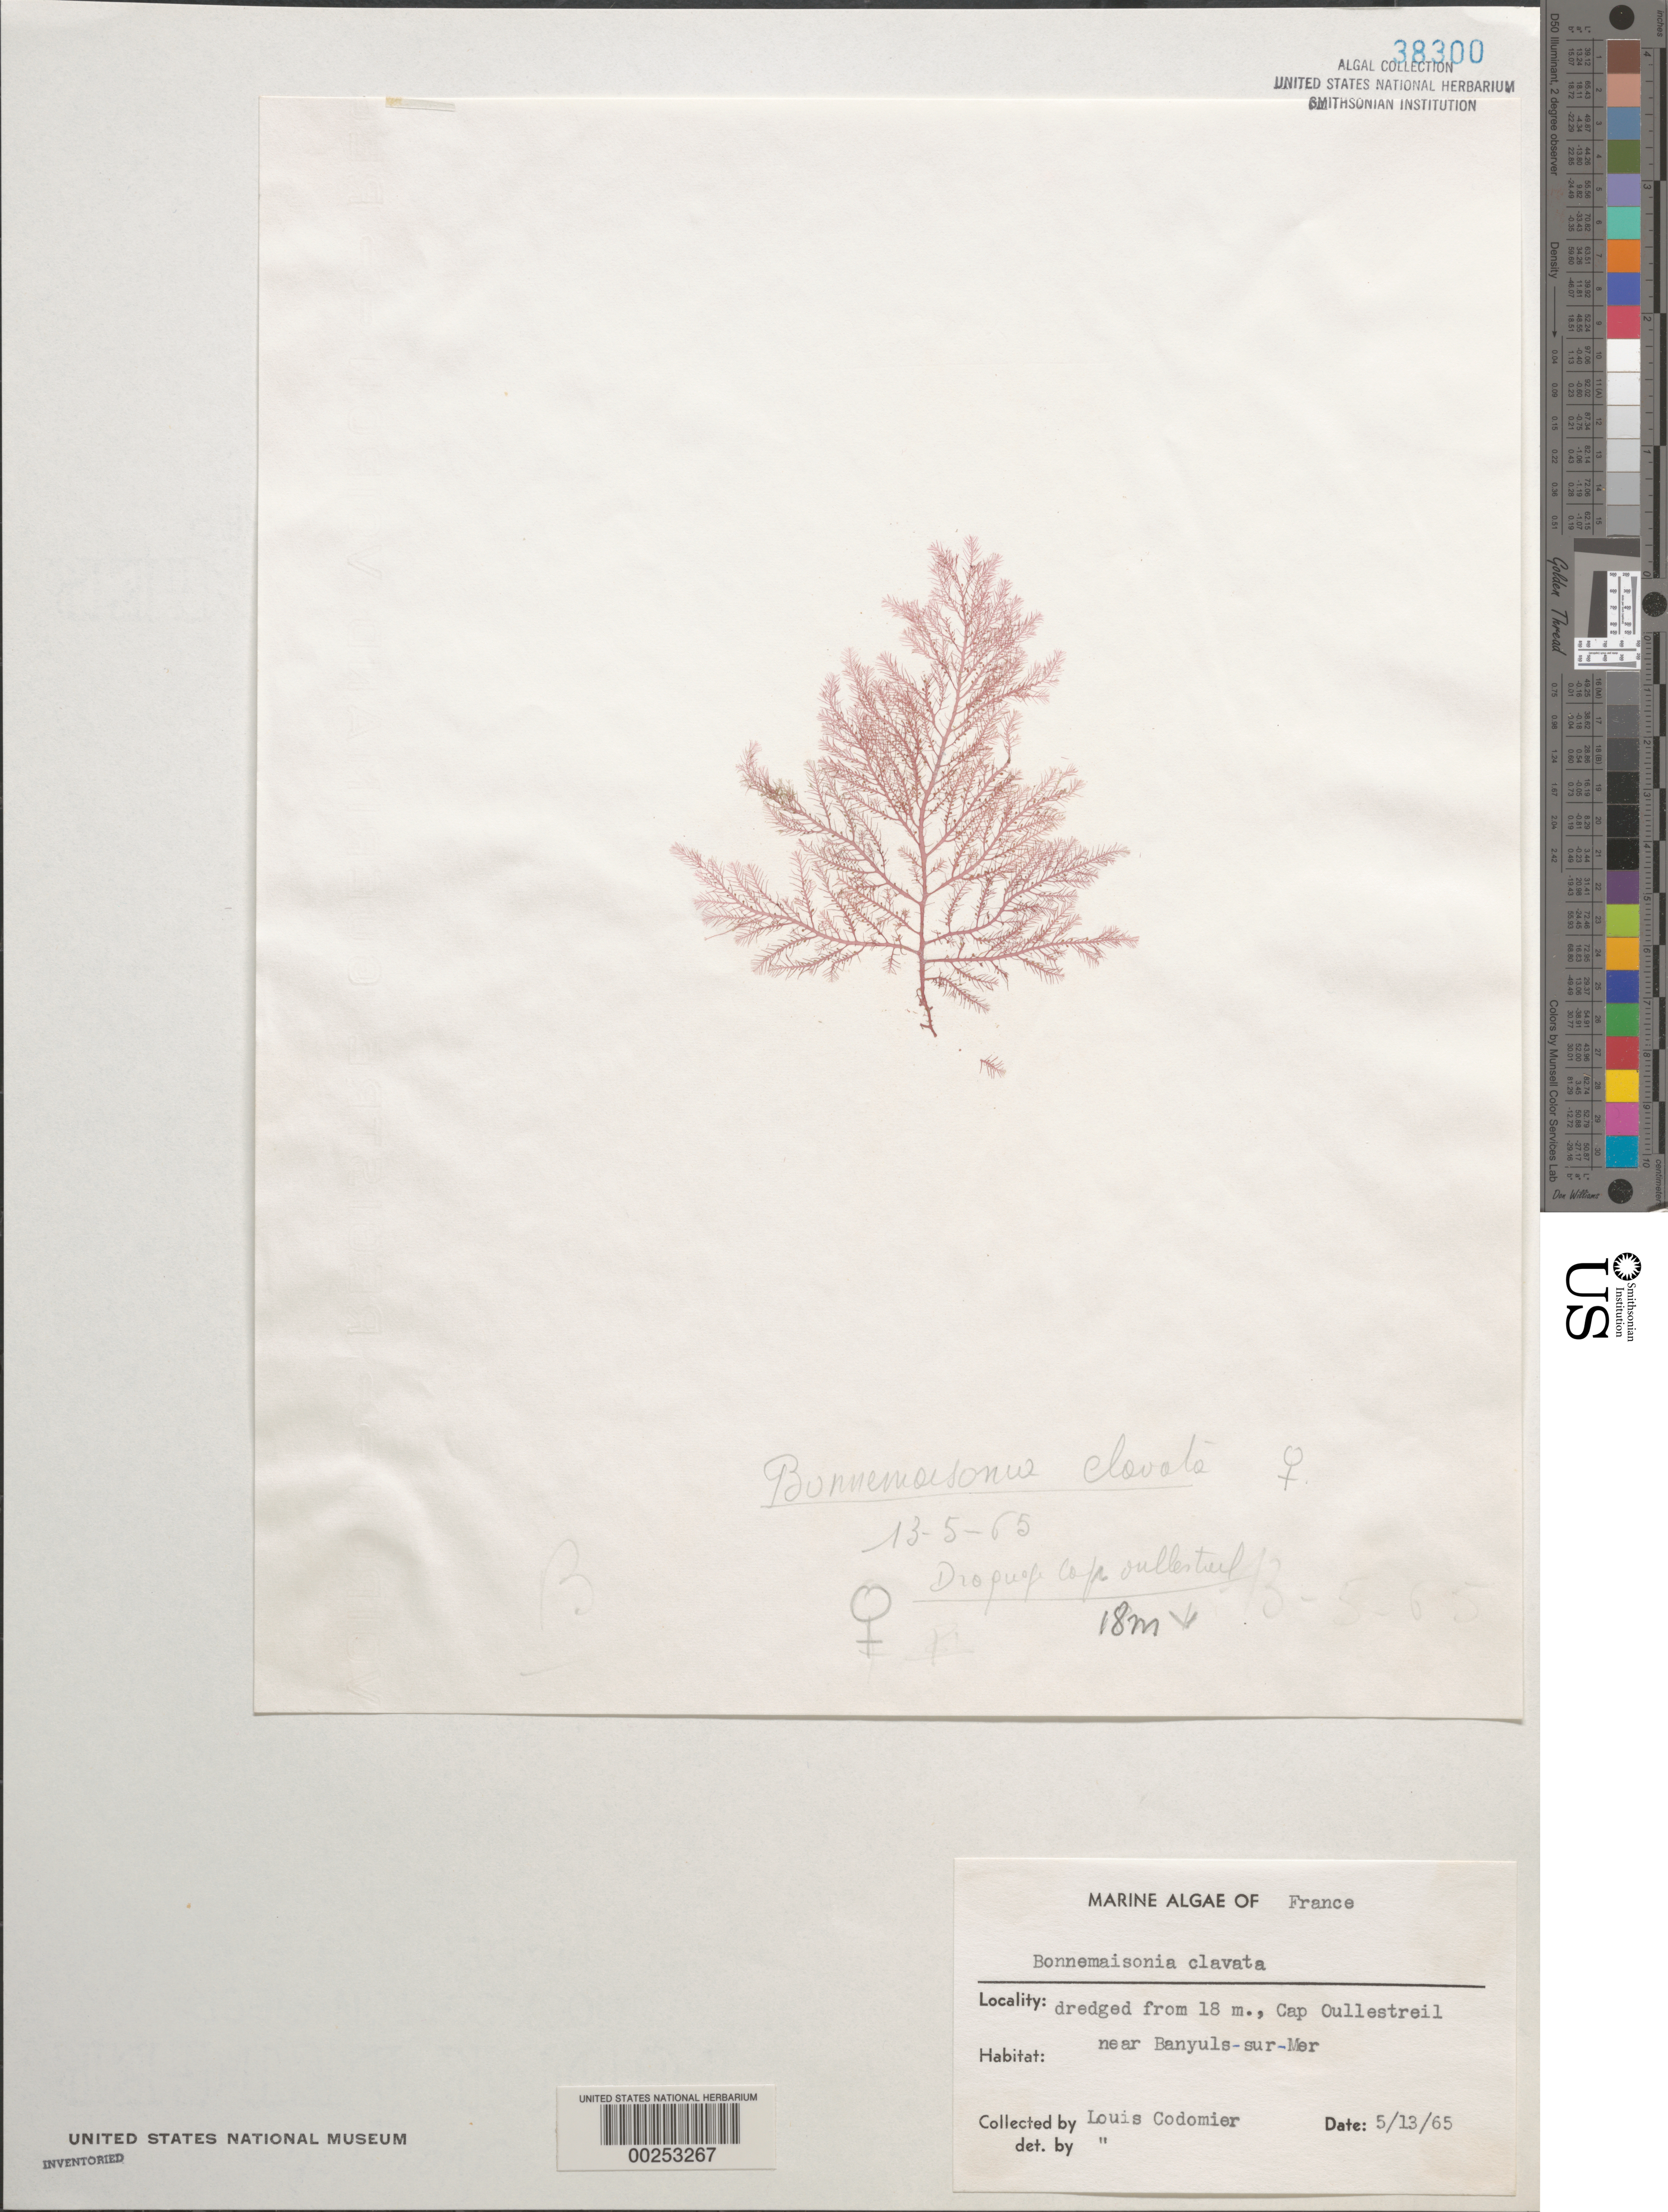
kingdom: Plantae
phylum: Rhodophyta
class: Florideophyceae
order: Bonnemaisoniales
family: Bonnemaisoniaceae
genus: Bonnemaisonia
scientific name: Bonnemaisonia clavata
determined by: Codomier, L.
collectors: L. Codomier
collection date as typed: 13 May 1965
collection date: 1965-05-13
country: France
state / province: Occitanie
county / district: Pyrénées-Orientales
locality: Cape Oullestreil, near Banyuls-sur-Mer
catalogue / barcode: US 38300